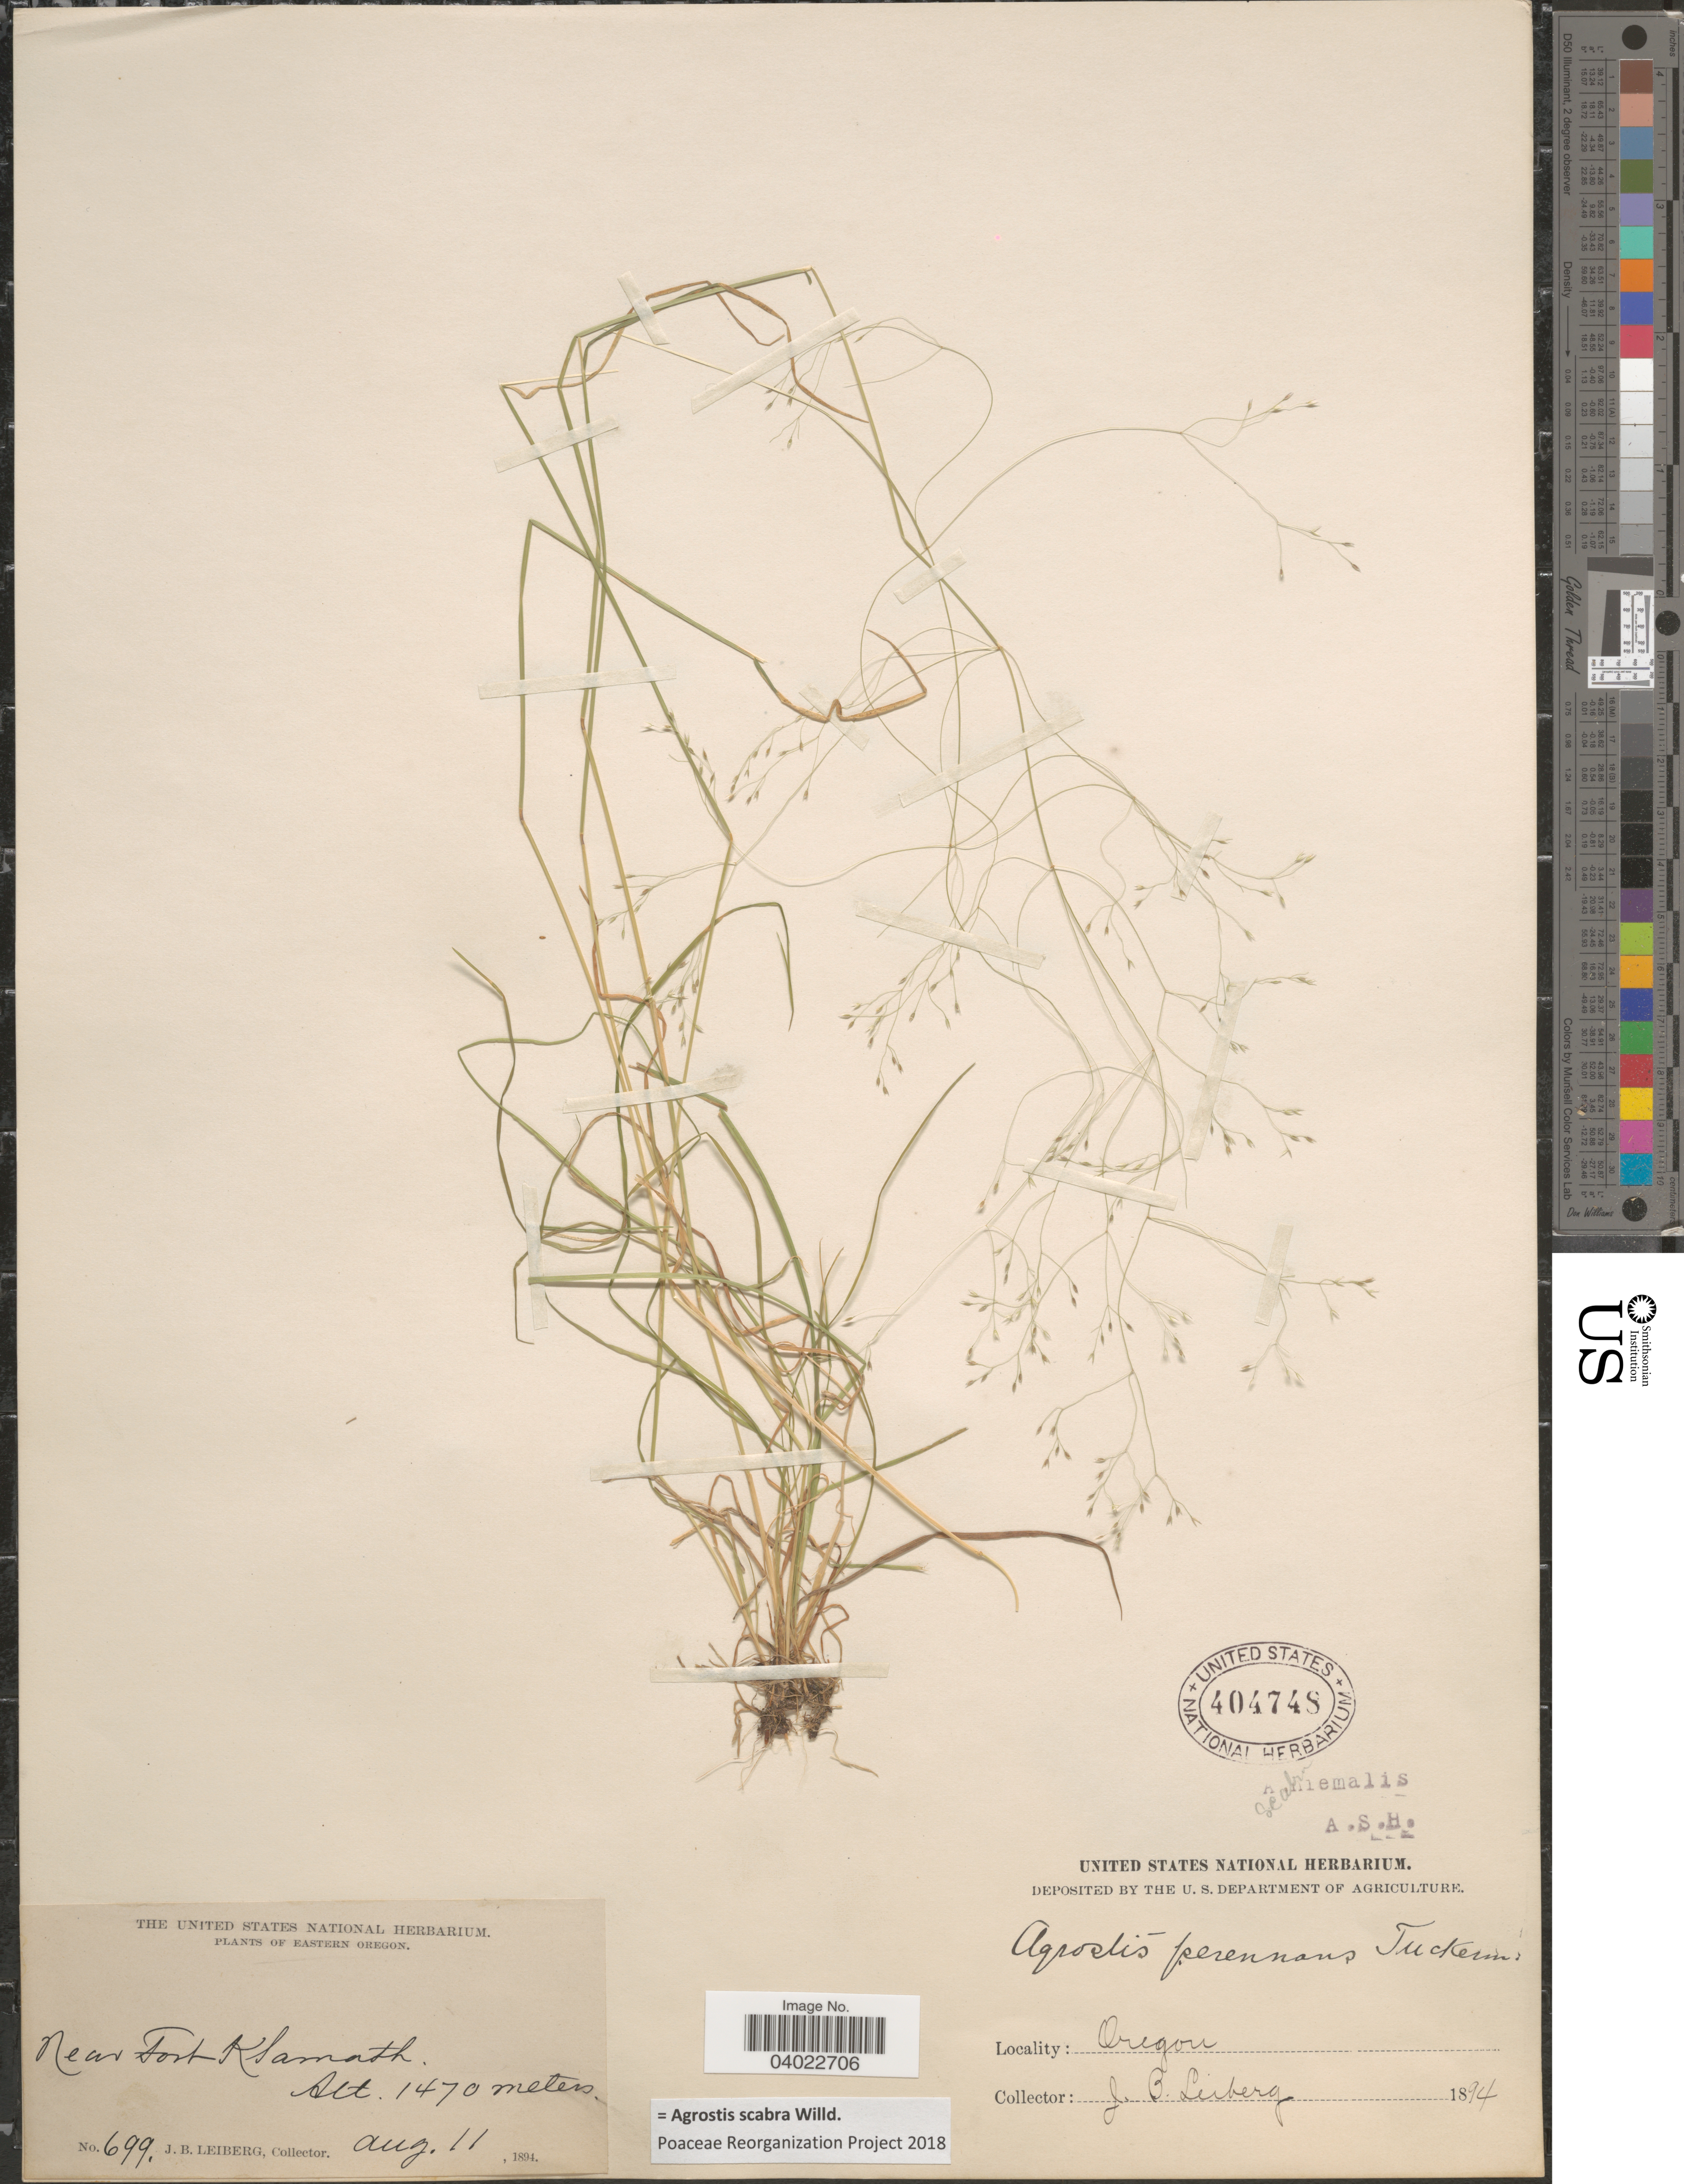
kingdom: Plantae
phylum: Tracheophyta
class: Liliopsida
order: Poales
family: Poaceae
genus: Agrostis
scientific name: Agrostis scabra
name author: Willd.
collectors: J. B. Leiberg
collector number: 699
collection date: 1894-08-11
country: United States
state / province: Oregon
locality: Eastern Oregon. Near Fort Klamath.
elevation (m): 1470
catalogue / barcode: US 404748